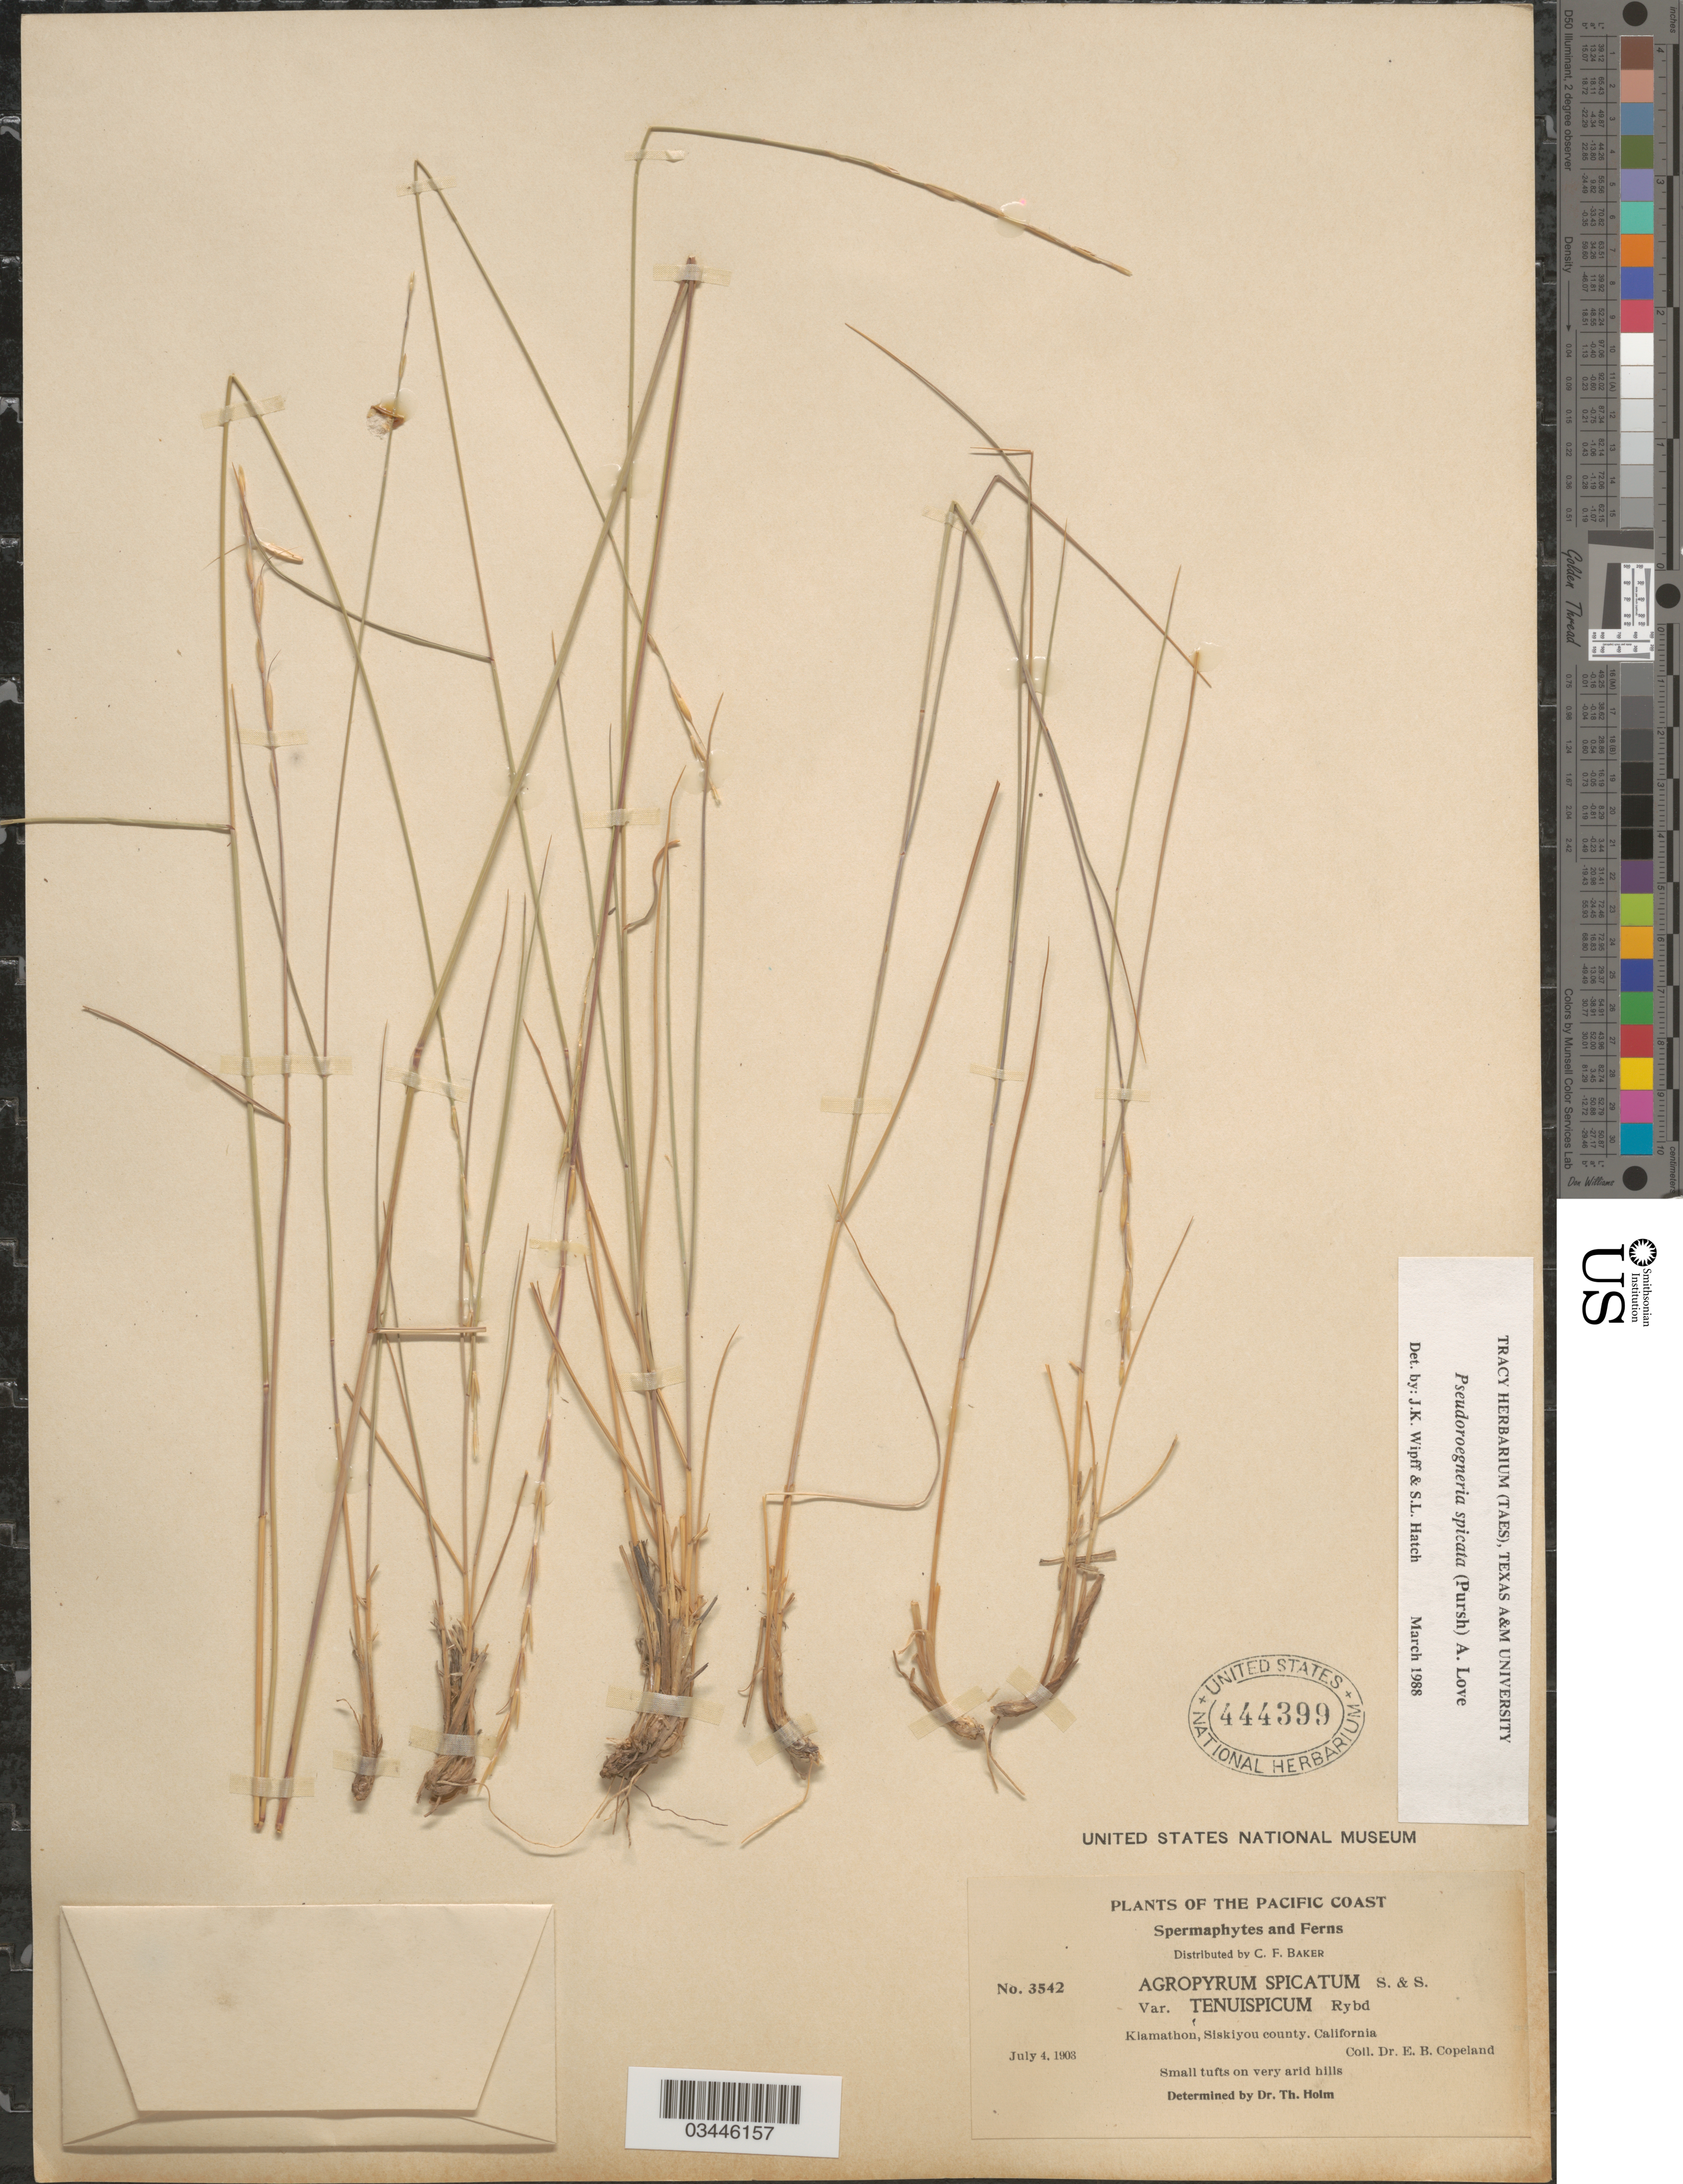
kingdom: Plantae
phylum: Tracheophyta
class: Liliopsida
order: Poales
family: Poaceae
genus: Pseudoroegneria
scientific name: Pseudoroegneria spicata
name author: (Pursh) Á. Löve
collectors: E. B. Copeland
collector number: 3542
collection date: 1903-07-04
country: United States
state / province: California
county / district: Siskiyou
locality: Pacific Coast. Klamathon, Siskiyou county.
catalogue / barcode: US 444399